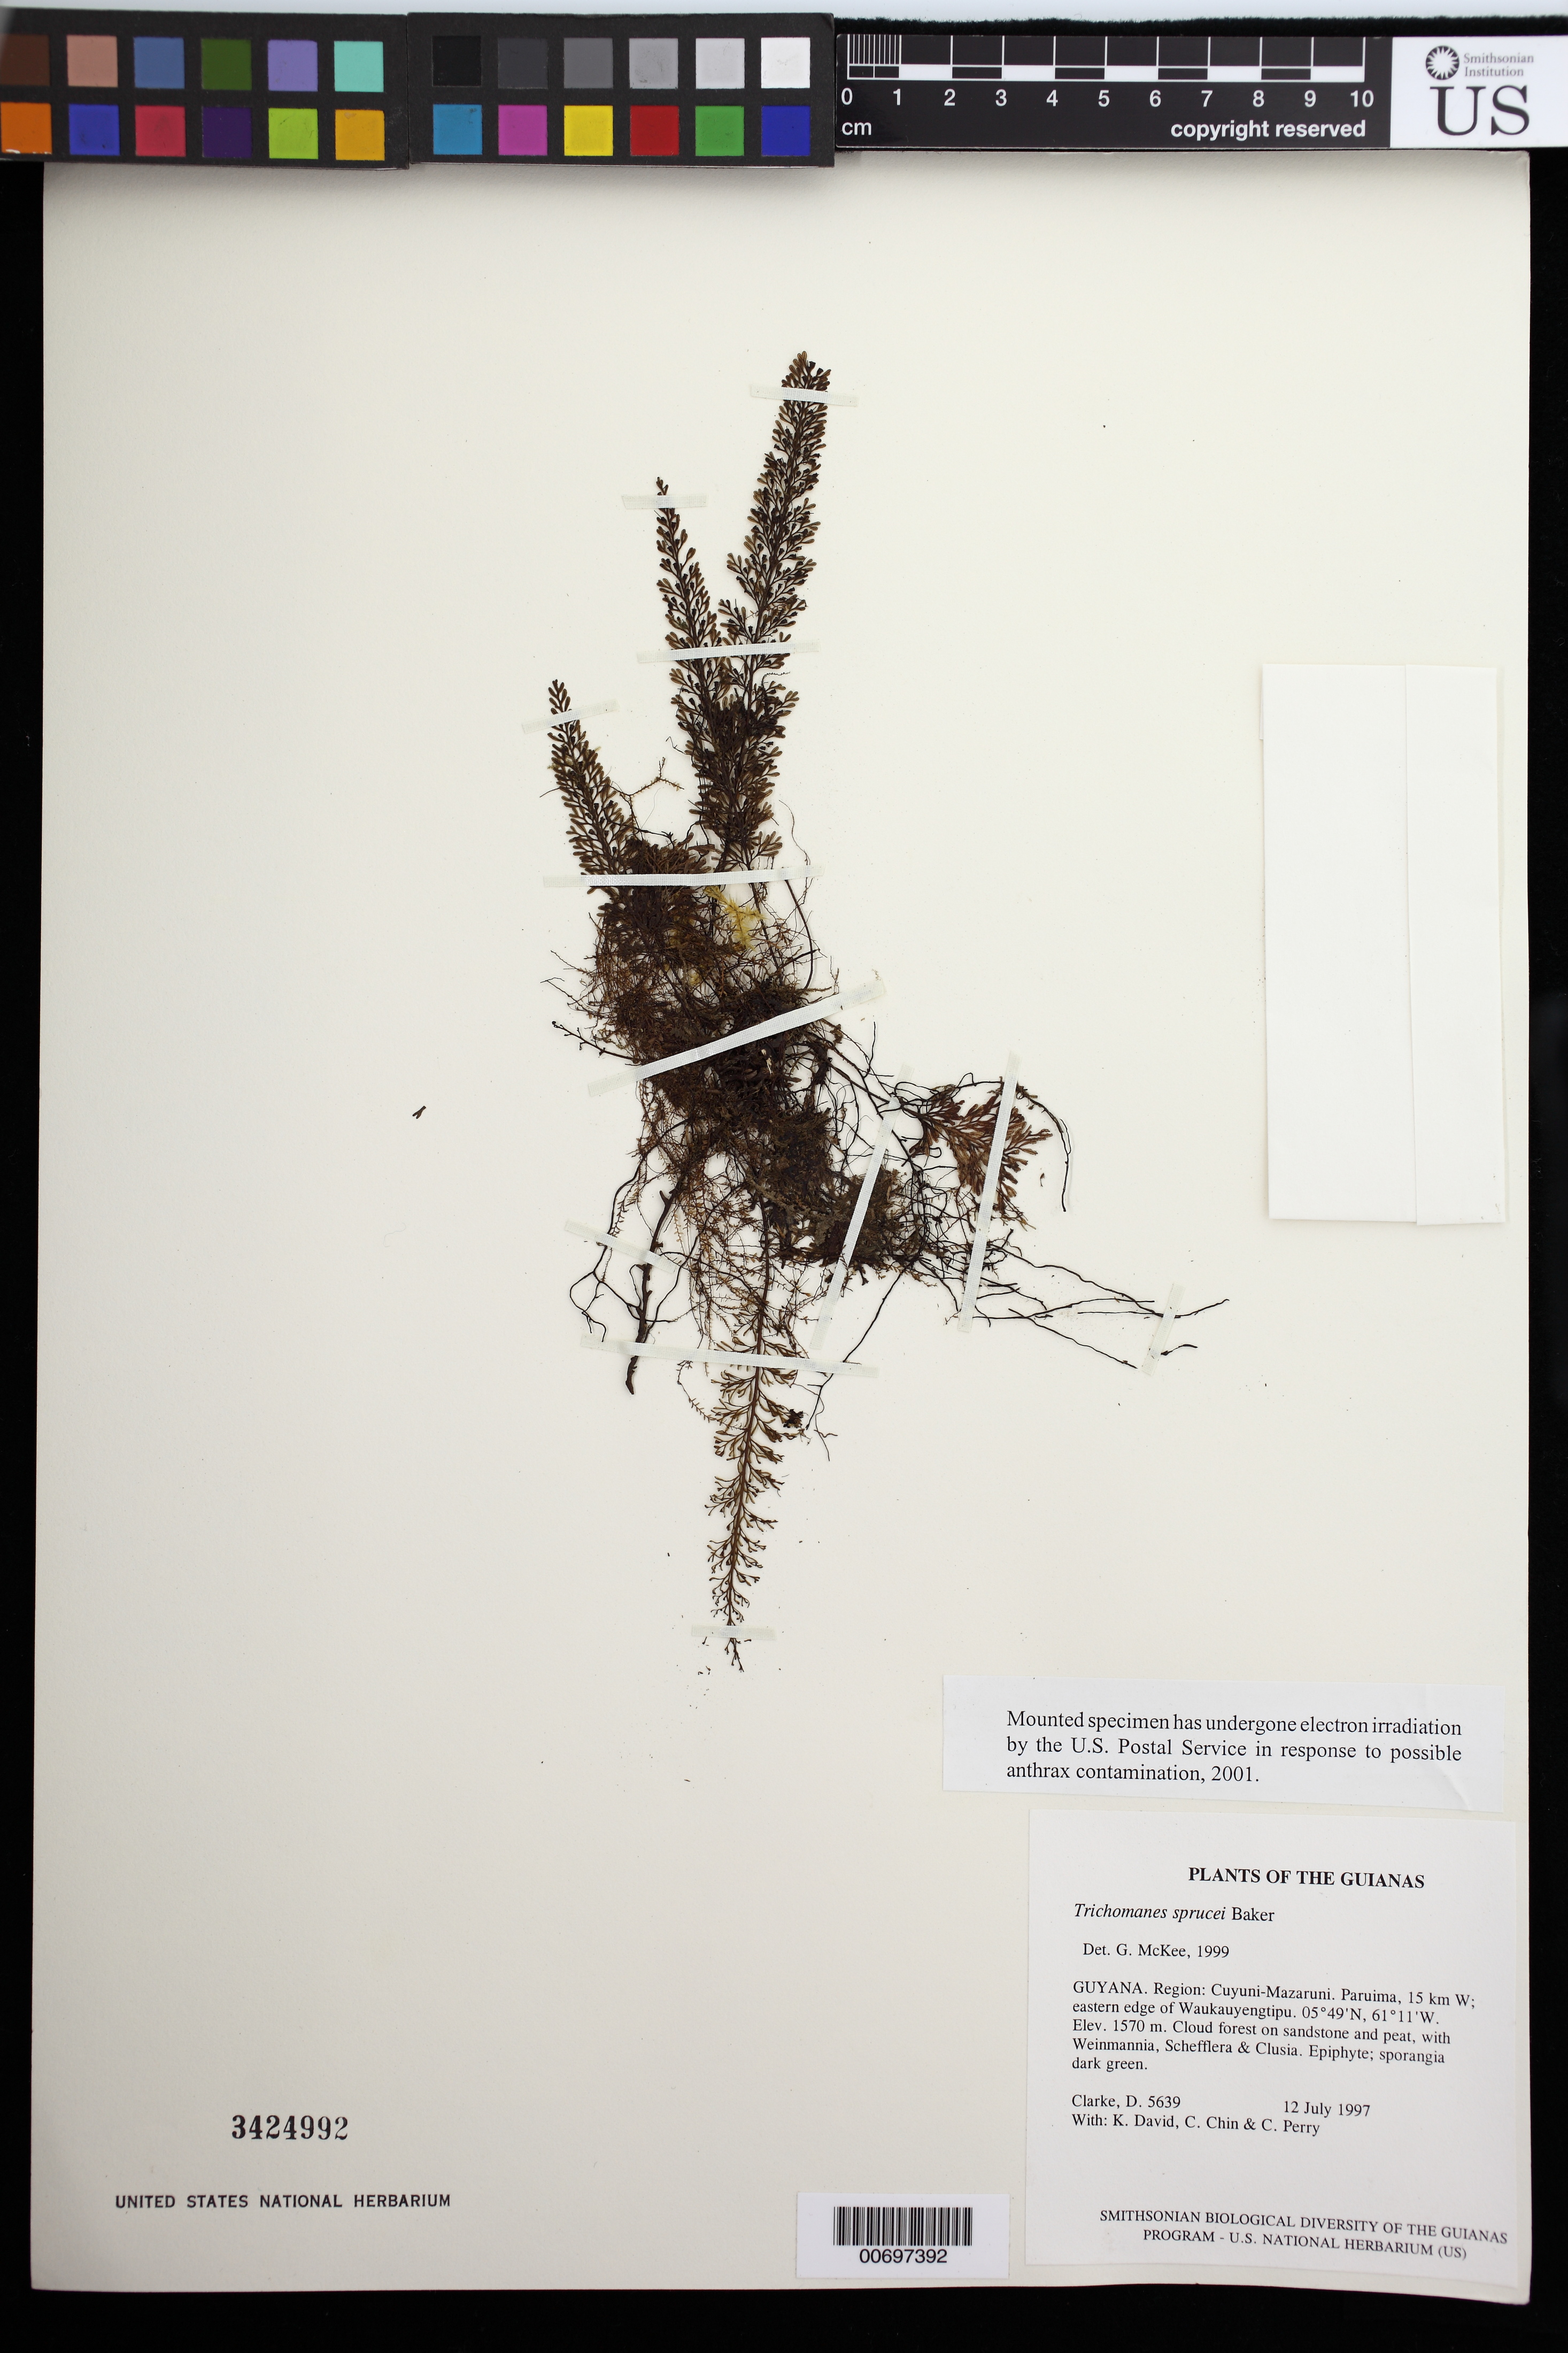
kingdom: Plantae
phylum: Tracheophyta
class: Polypodiopsida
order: Hymenophyllales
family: Hymenophyllaceae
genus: Abrodictyum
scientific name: Abrodictyum sprucei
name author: (Baker) Ebihara & Dubuisson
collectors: H. D. Clarke, K. David, C. Chin & C. Perry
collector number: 5639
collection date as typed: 12 July 1997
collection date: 1997-07-12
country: Guyana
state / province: Cuyuni-Mazaruni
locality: Paruima, 15 km W; eastern edge of Waukauyengtipu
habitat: Cloud forest on sandstone and peat, with Weinmannia, Schefflera & Clusia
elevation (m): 1570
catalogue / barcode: US 3424992